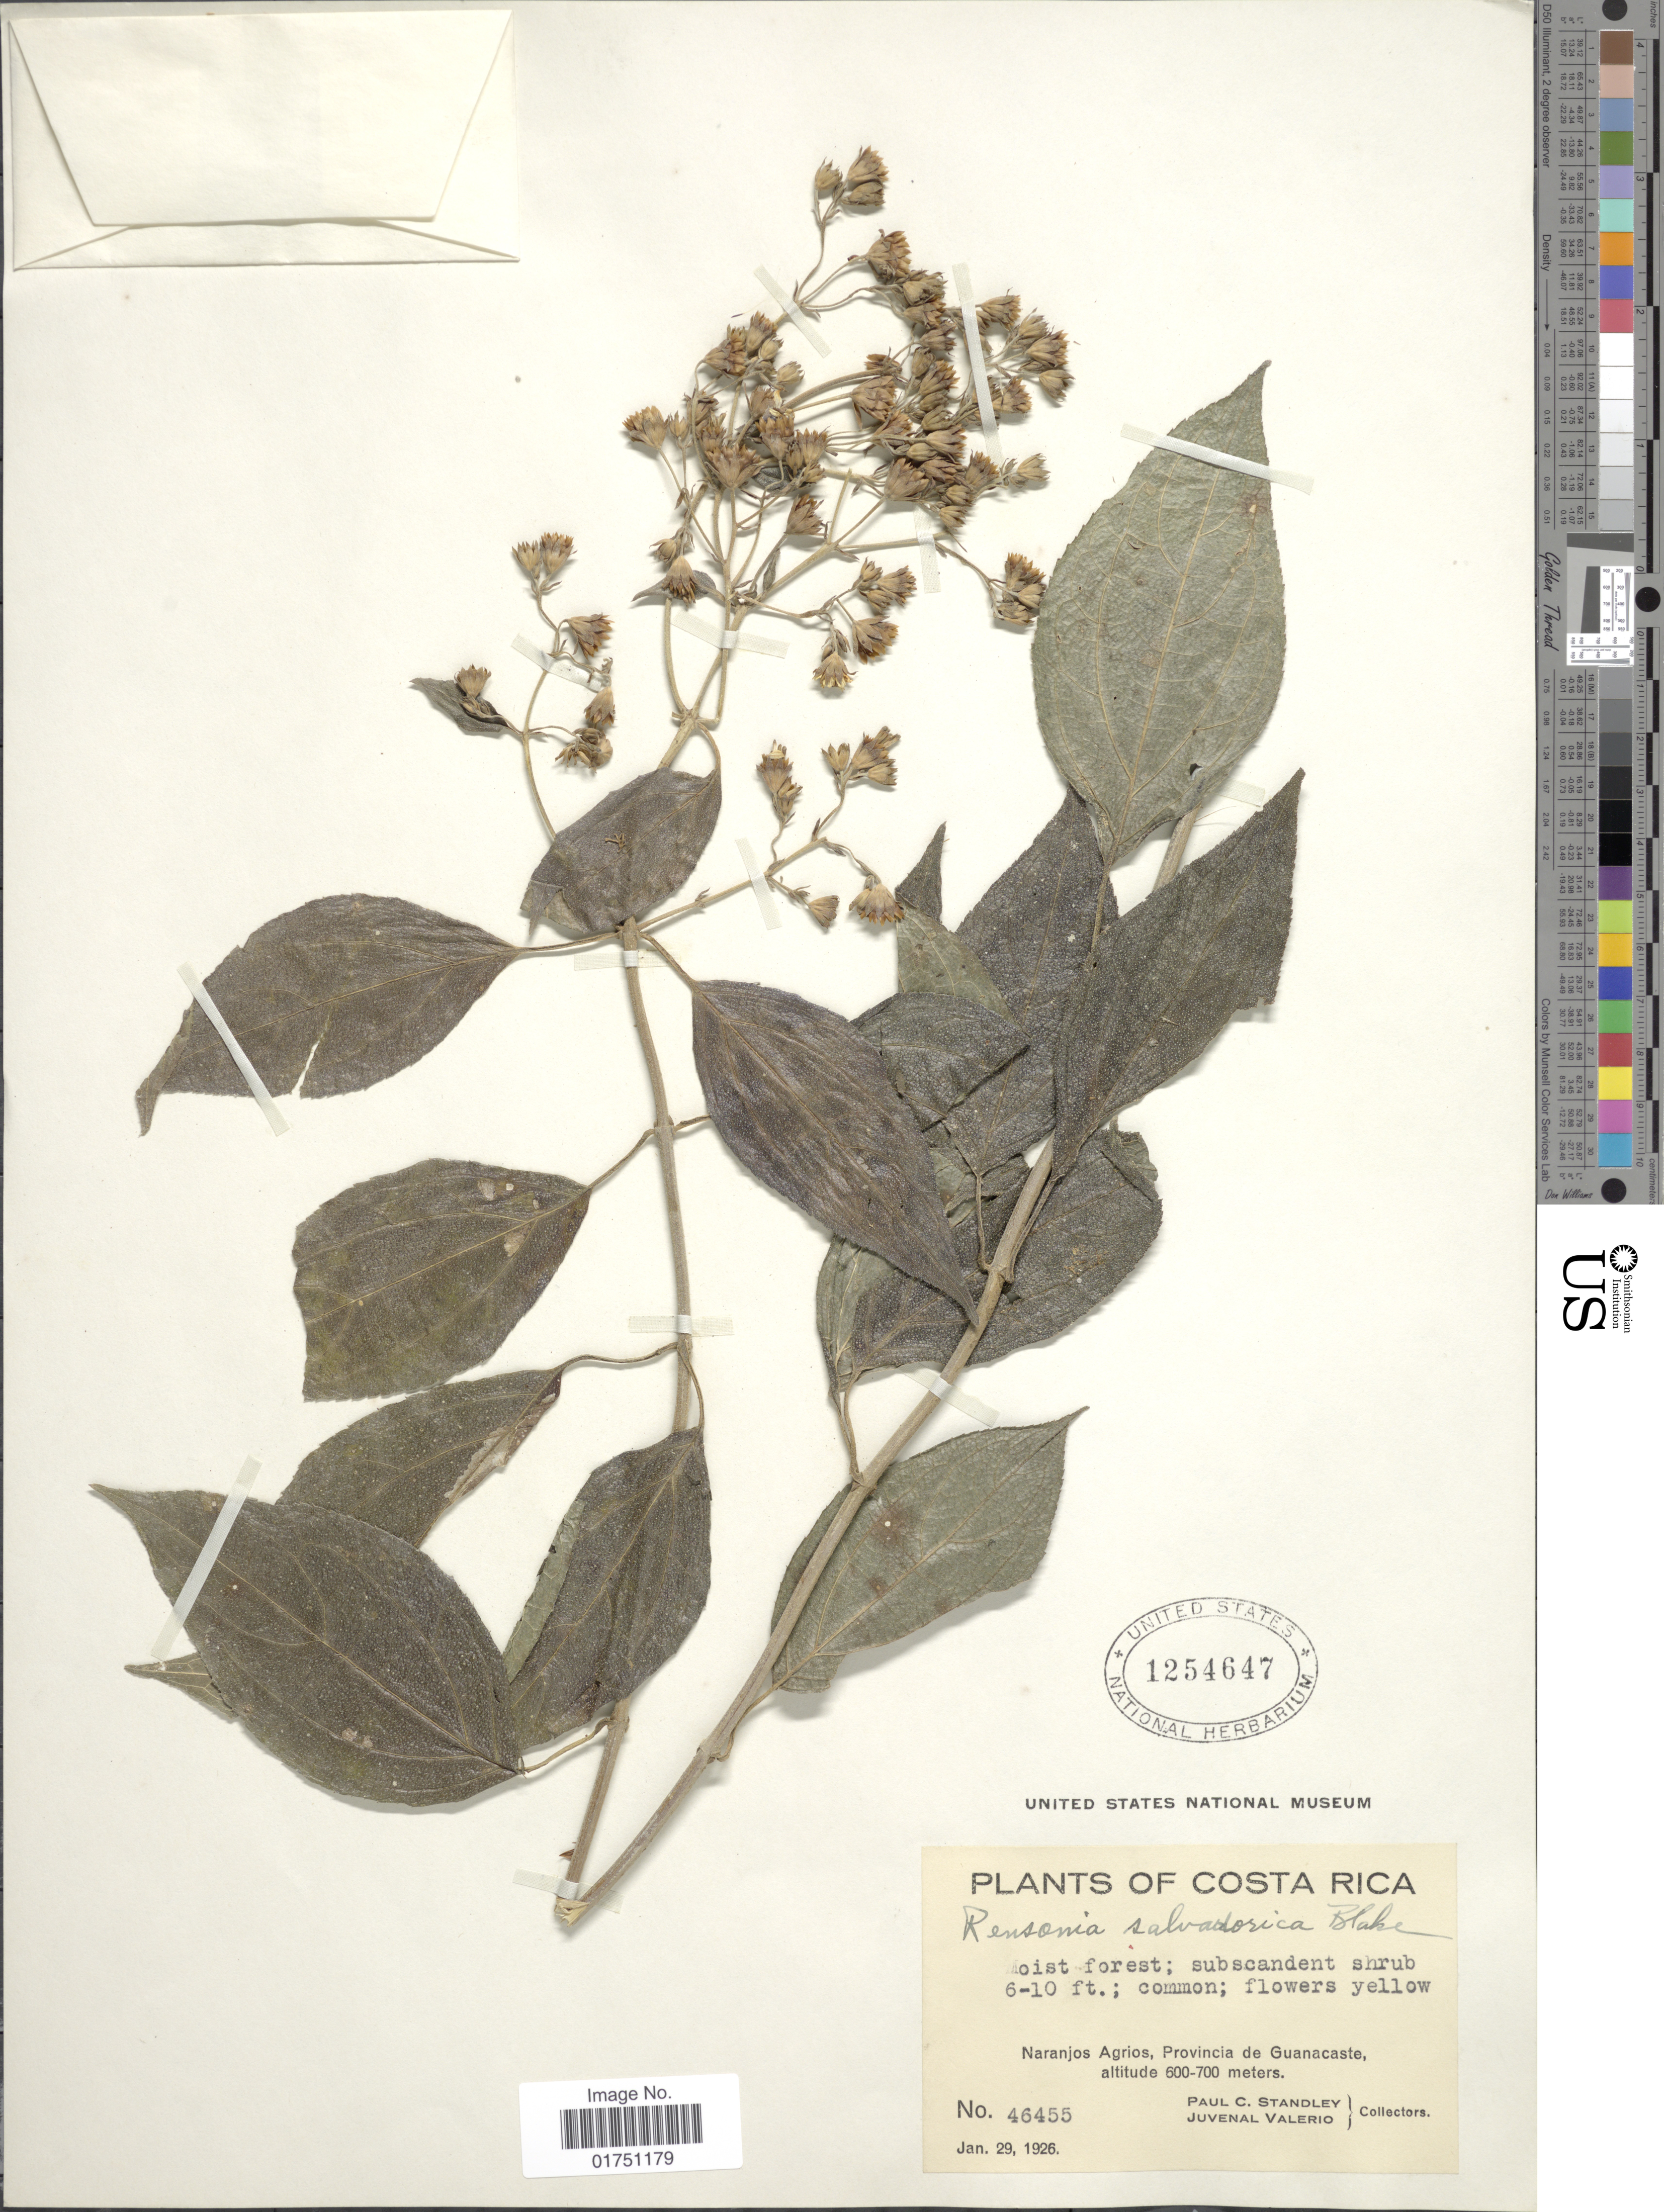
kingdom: Plantae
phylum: Tracheophyta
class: Magnoliopsida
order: Asterales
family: Asteraceae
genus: Rensonia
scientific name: Rensonia salvadorica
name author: S.F. Blake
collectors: P. C. Standley & J. Valerio R.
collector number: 46455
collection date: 1926-01-29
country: Costa Rica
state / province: Guanacaste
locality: Naranjos Agrios, Provincia de Guanacaste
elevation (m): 600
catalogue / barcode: US 1254647